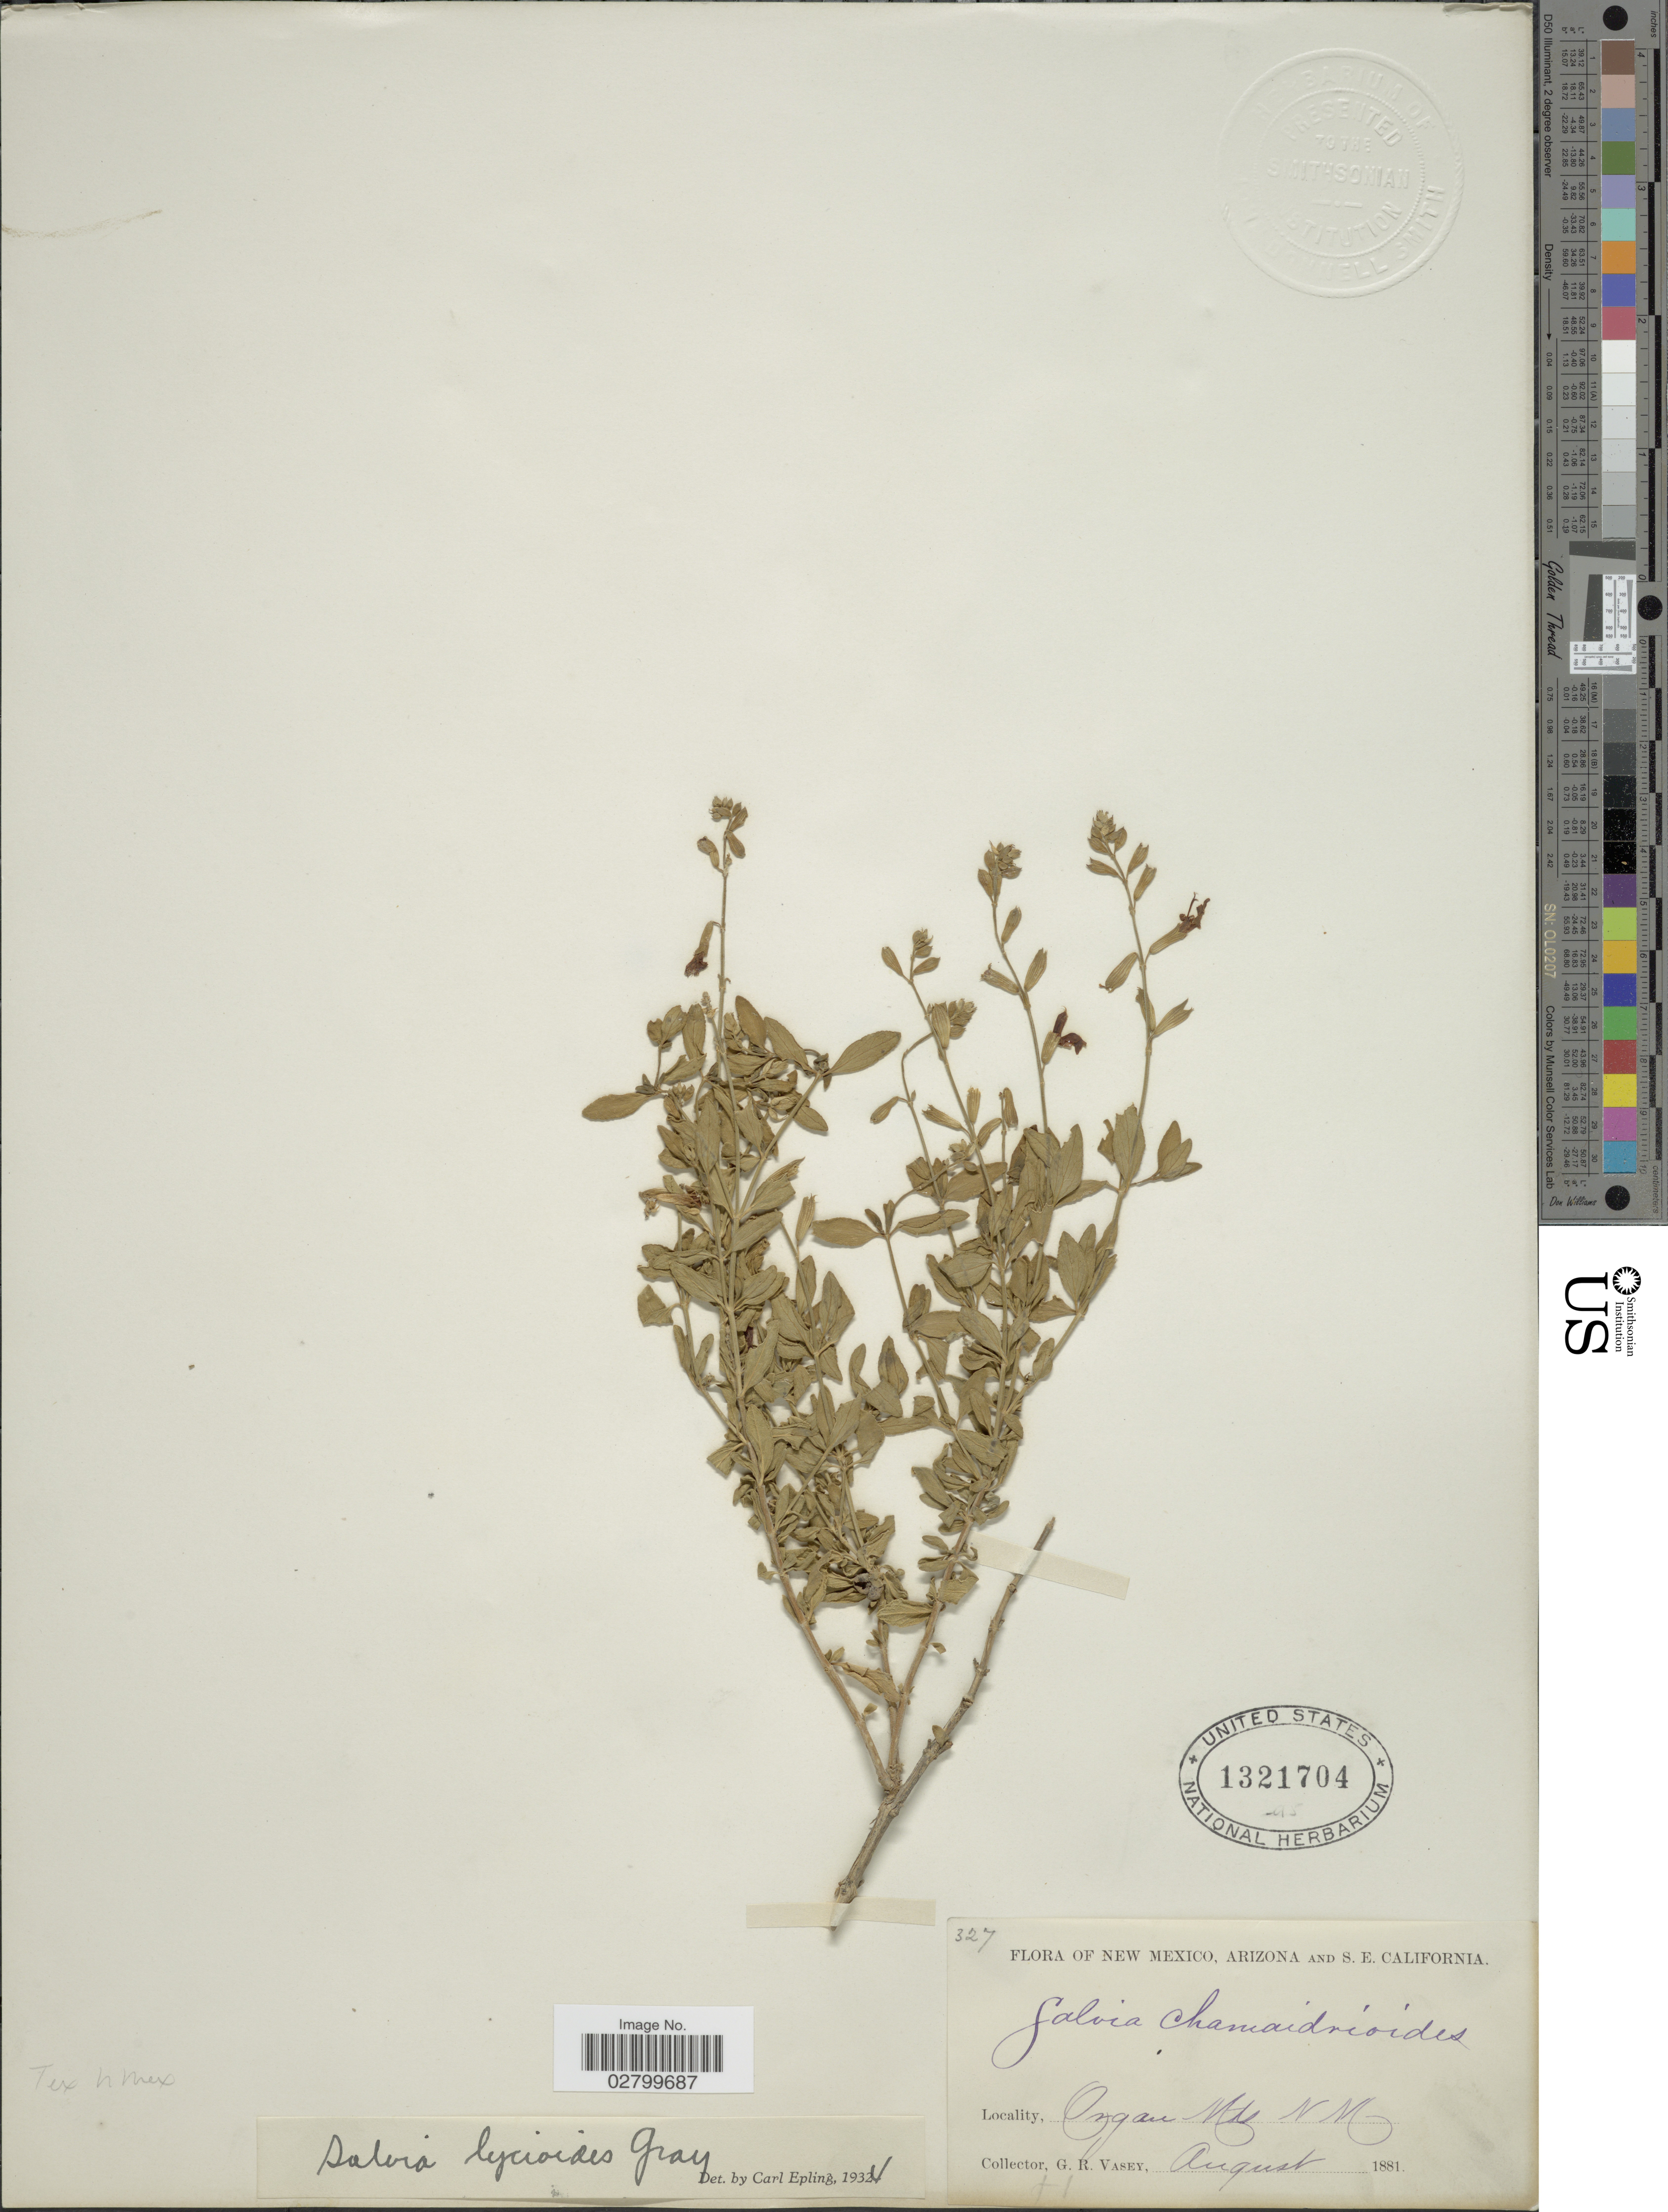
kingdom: Plantae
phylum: Tracheophyta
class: Magnoliopsida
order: Lamiales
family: Lamiaceae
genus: Salvia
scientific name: Salvia lycioides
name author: A. Gray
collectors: G. R. Vasey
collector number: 327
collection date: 1881-08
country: United States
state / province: New Mexico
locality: Organ Mts. NM.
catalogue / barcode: US 1321704